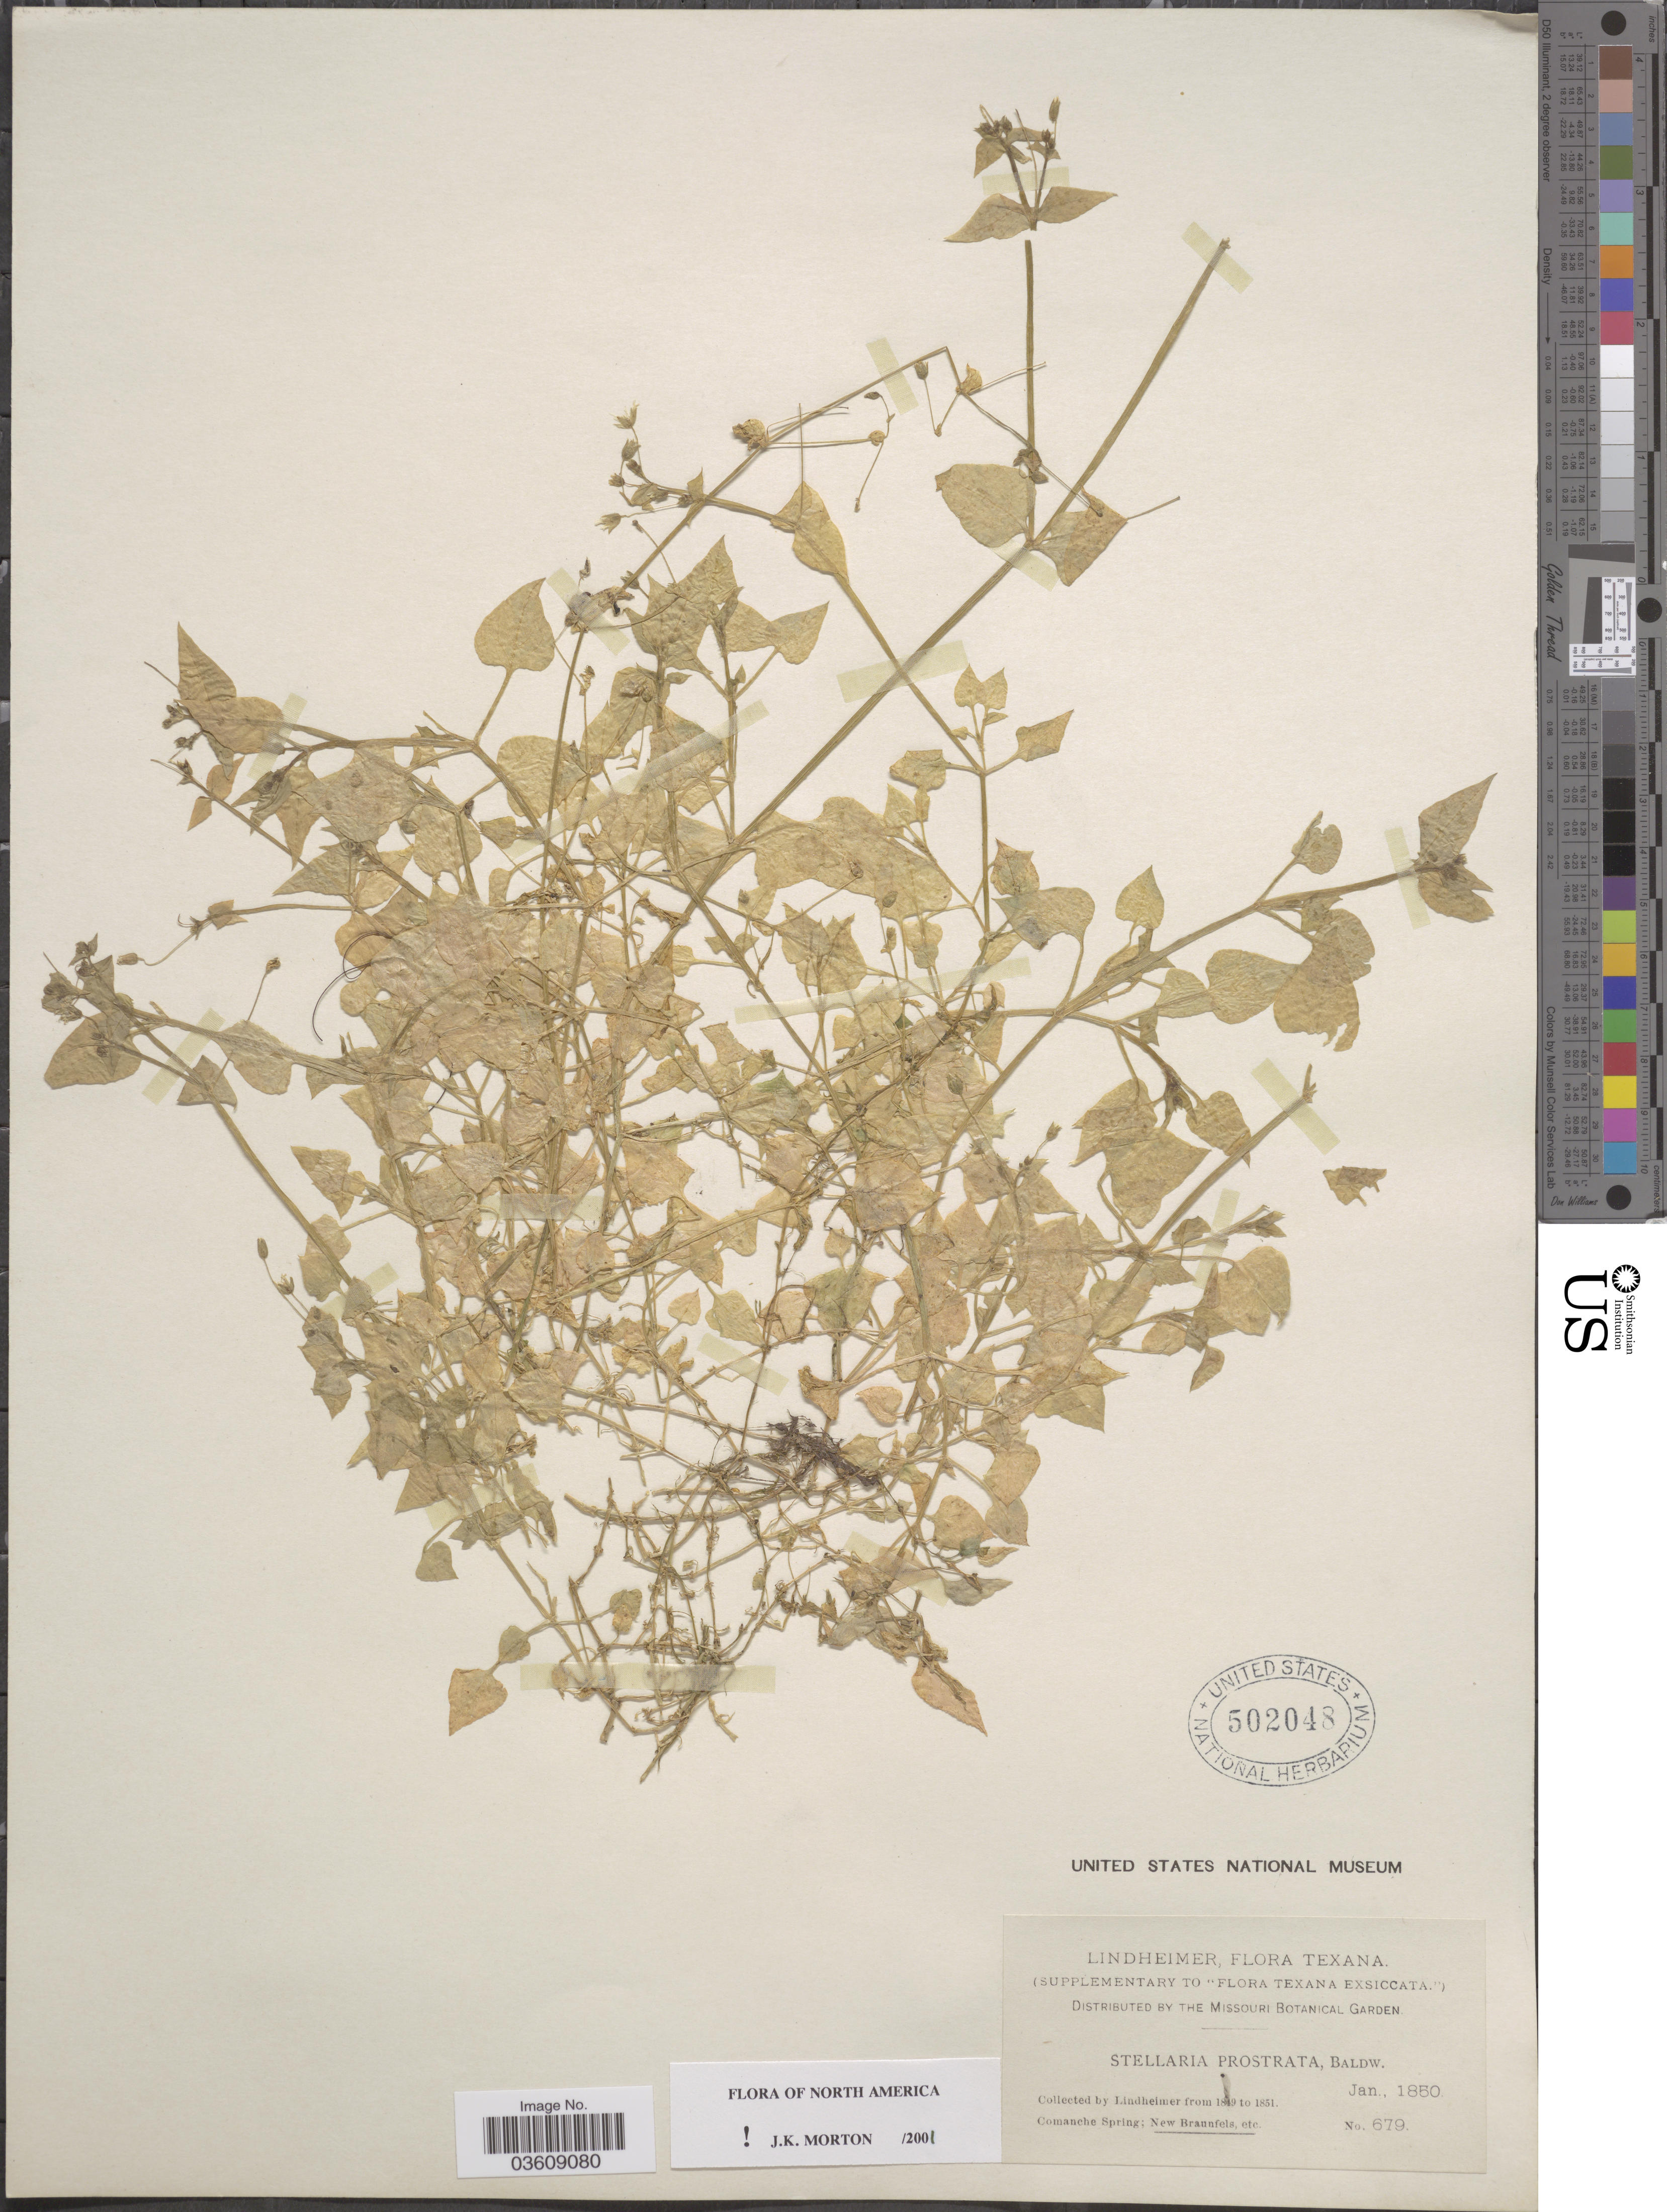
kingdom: Plantae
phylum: Tracheophyta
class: Magnoliopsida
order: Caryophyllales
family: Caryophyllaceae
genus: Stellaria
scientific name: Stellaria prostrata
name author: Baldwin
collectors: -. Lindheimer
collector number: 679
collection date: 1850-01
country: United States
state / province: Texas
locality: Comanche Spring; New Braunfels, etc.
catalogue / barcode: US 502048